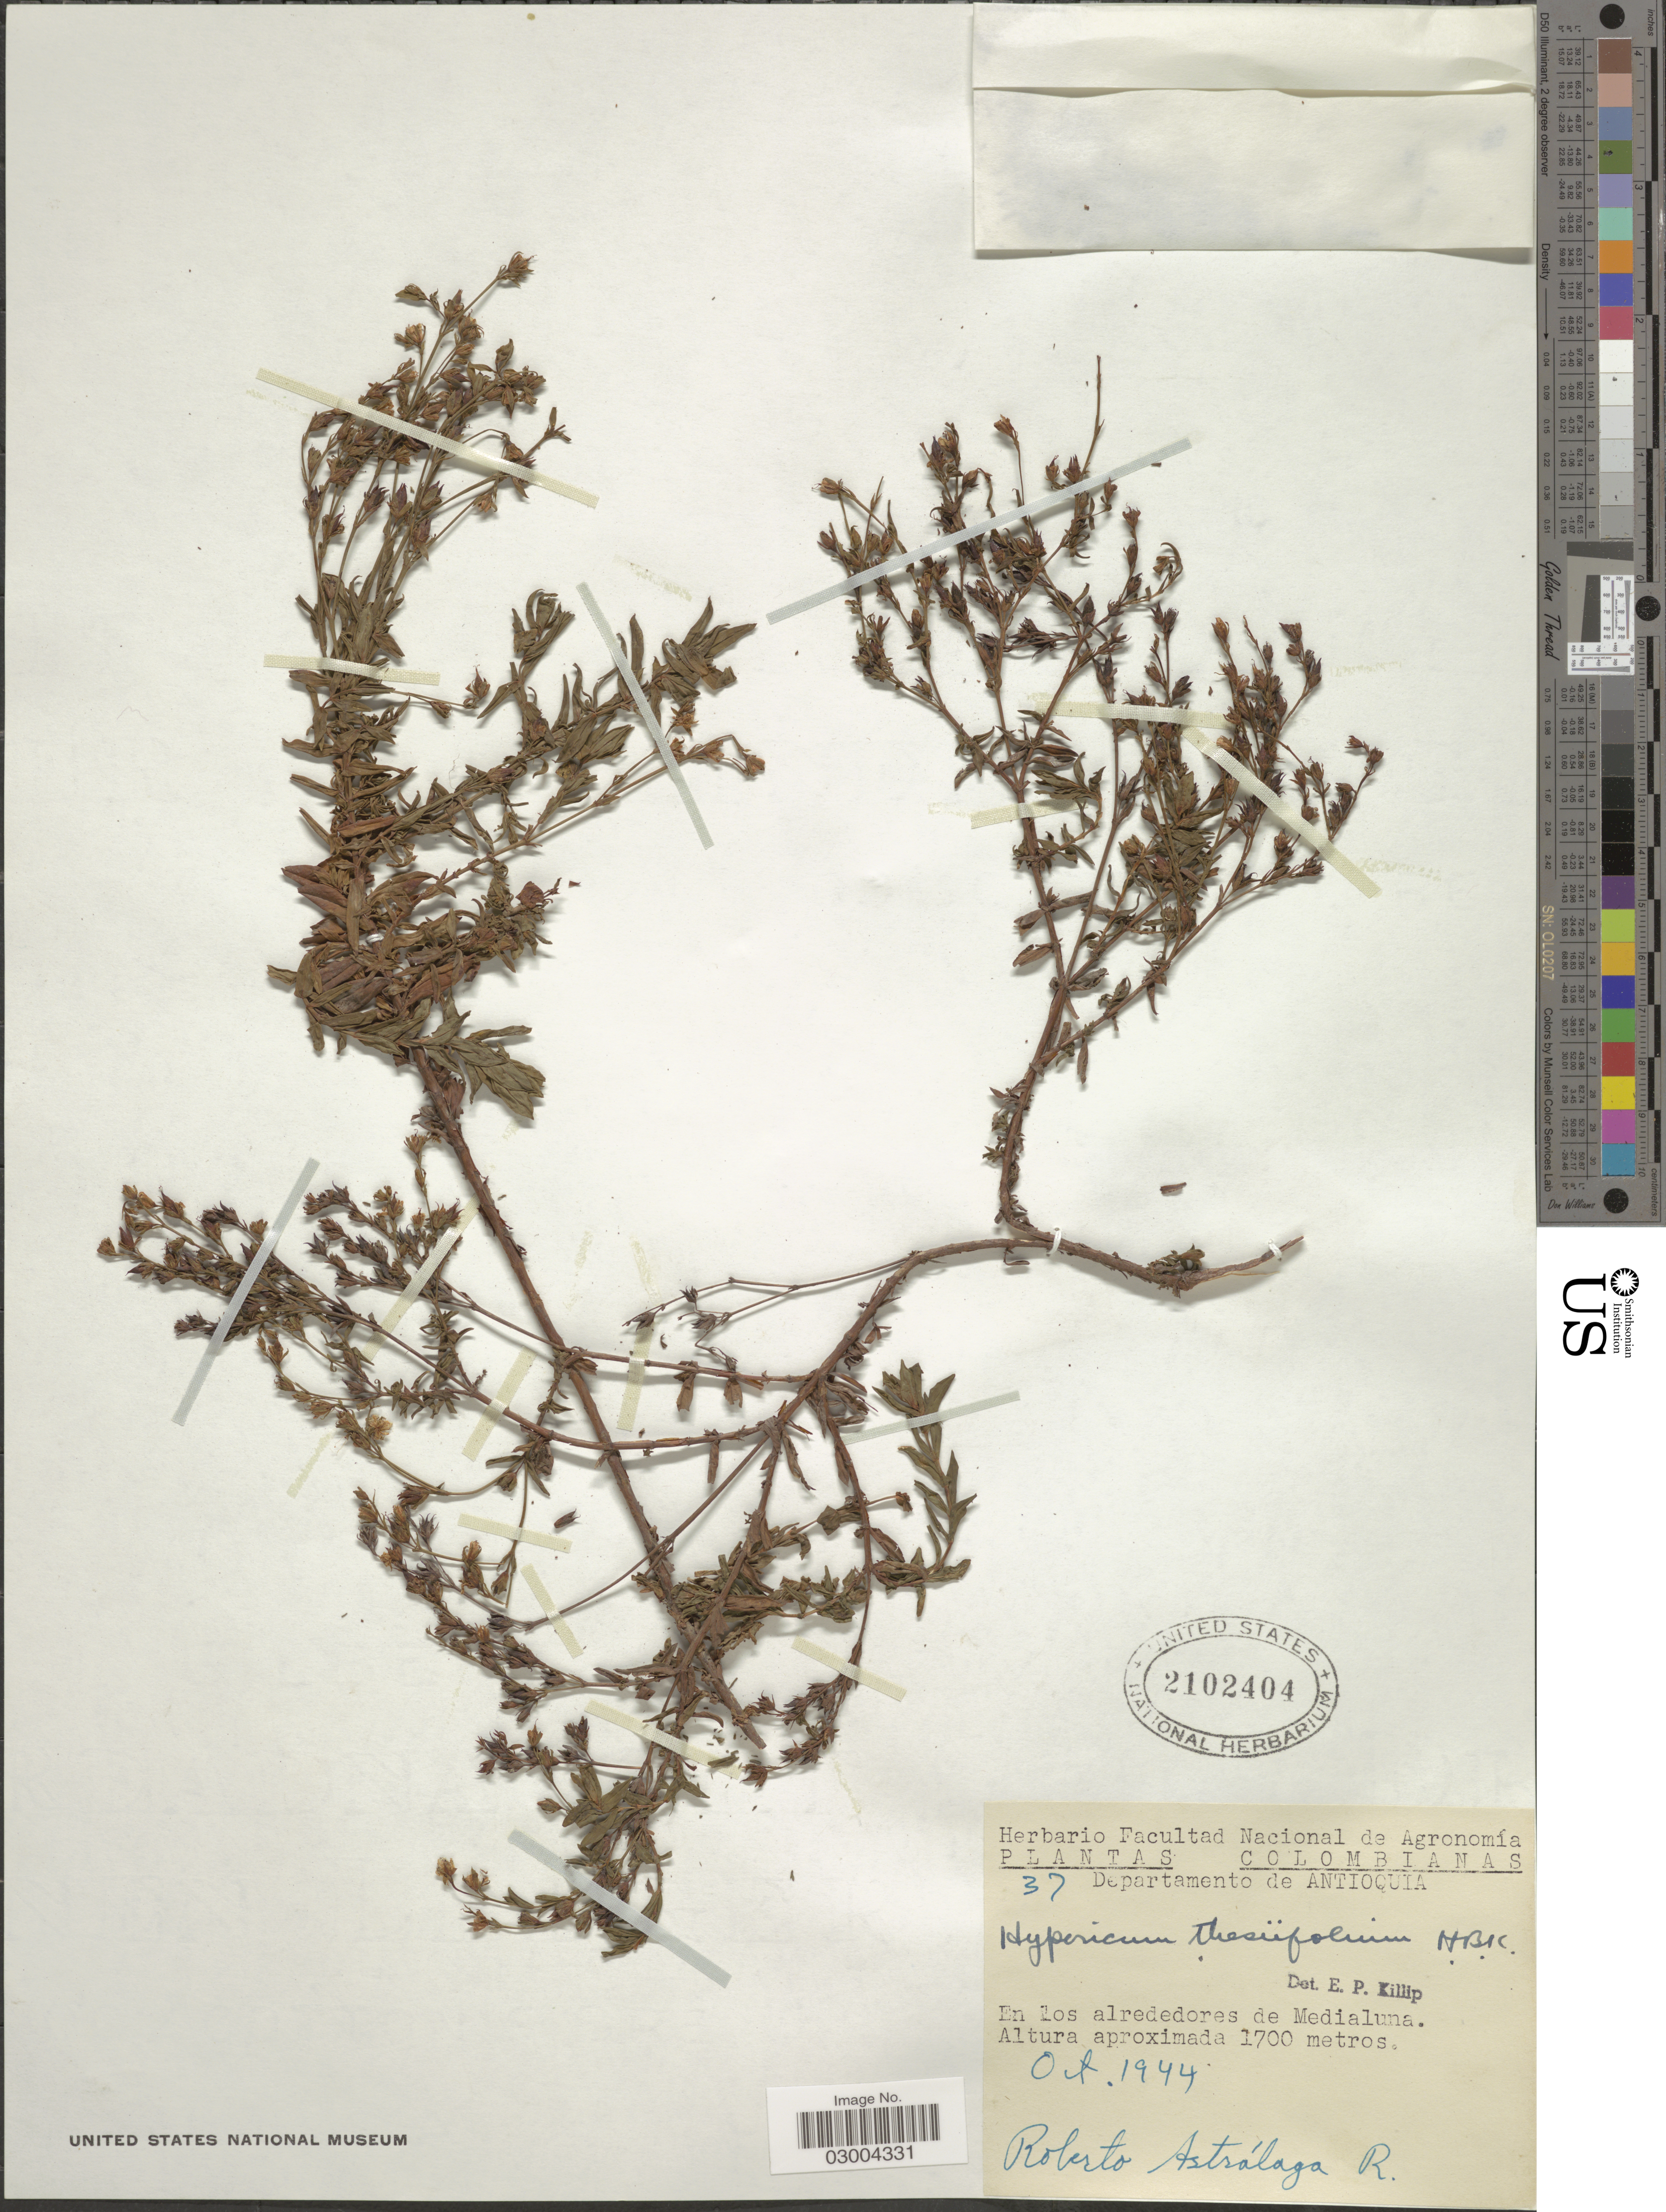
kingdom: Plantae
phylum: Tracheophyta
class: Magnoliopsida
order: Malpighiales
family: Hypericaceae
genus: Hypericum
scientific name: Hypericum thesiifolium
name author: Kunth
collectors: R. Astralaga R.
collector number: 37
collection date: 1944-10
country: Colombia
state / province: Antioquia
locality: En los alrededores de Medialuna.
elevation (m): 1700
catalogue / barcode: US 2102404